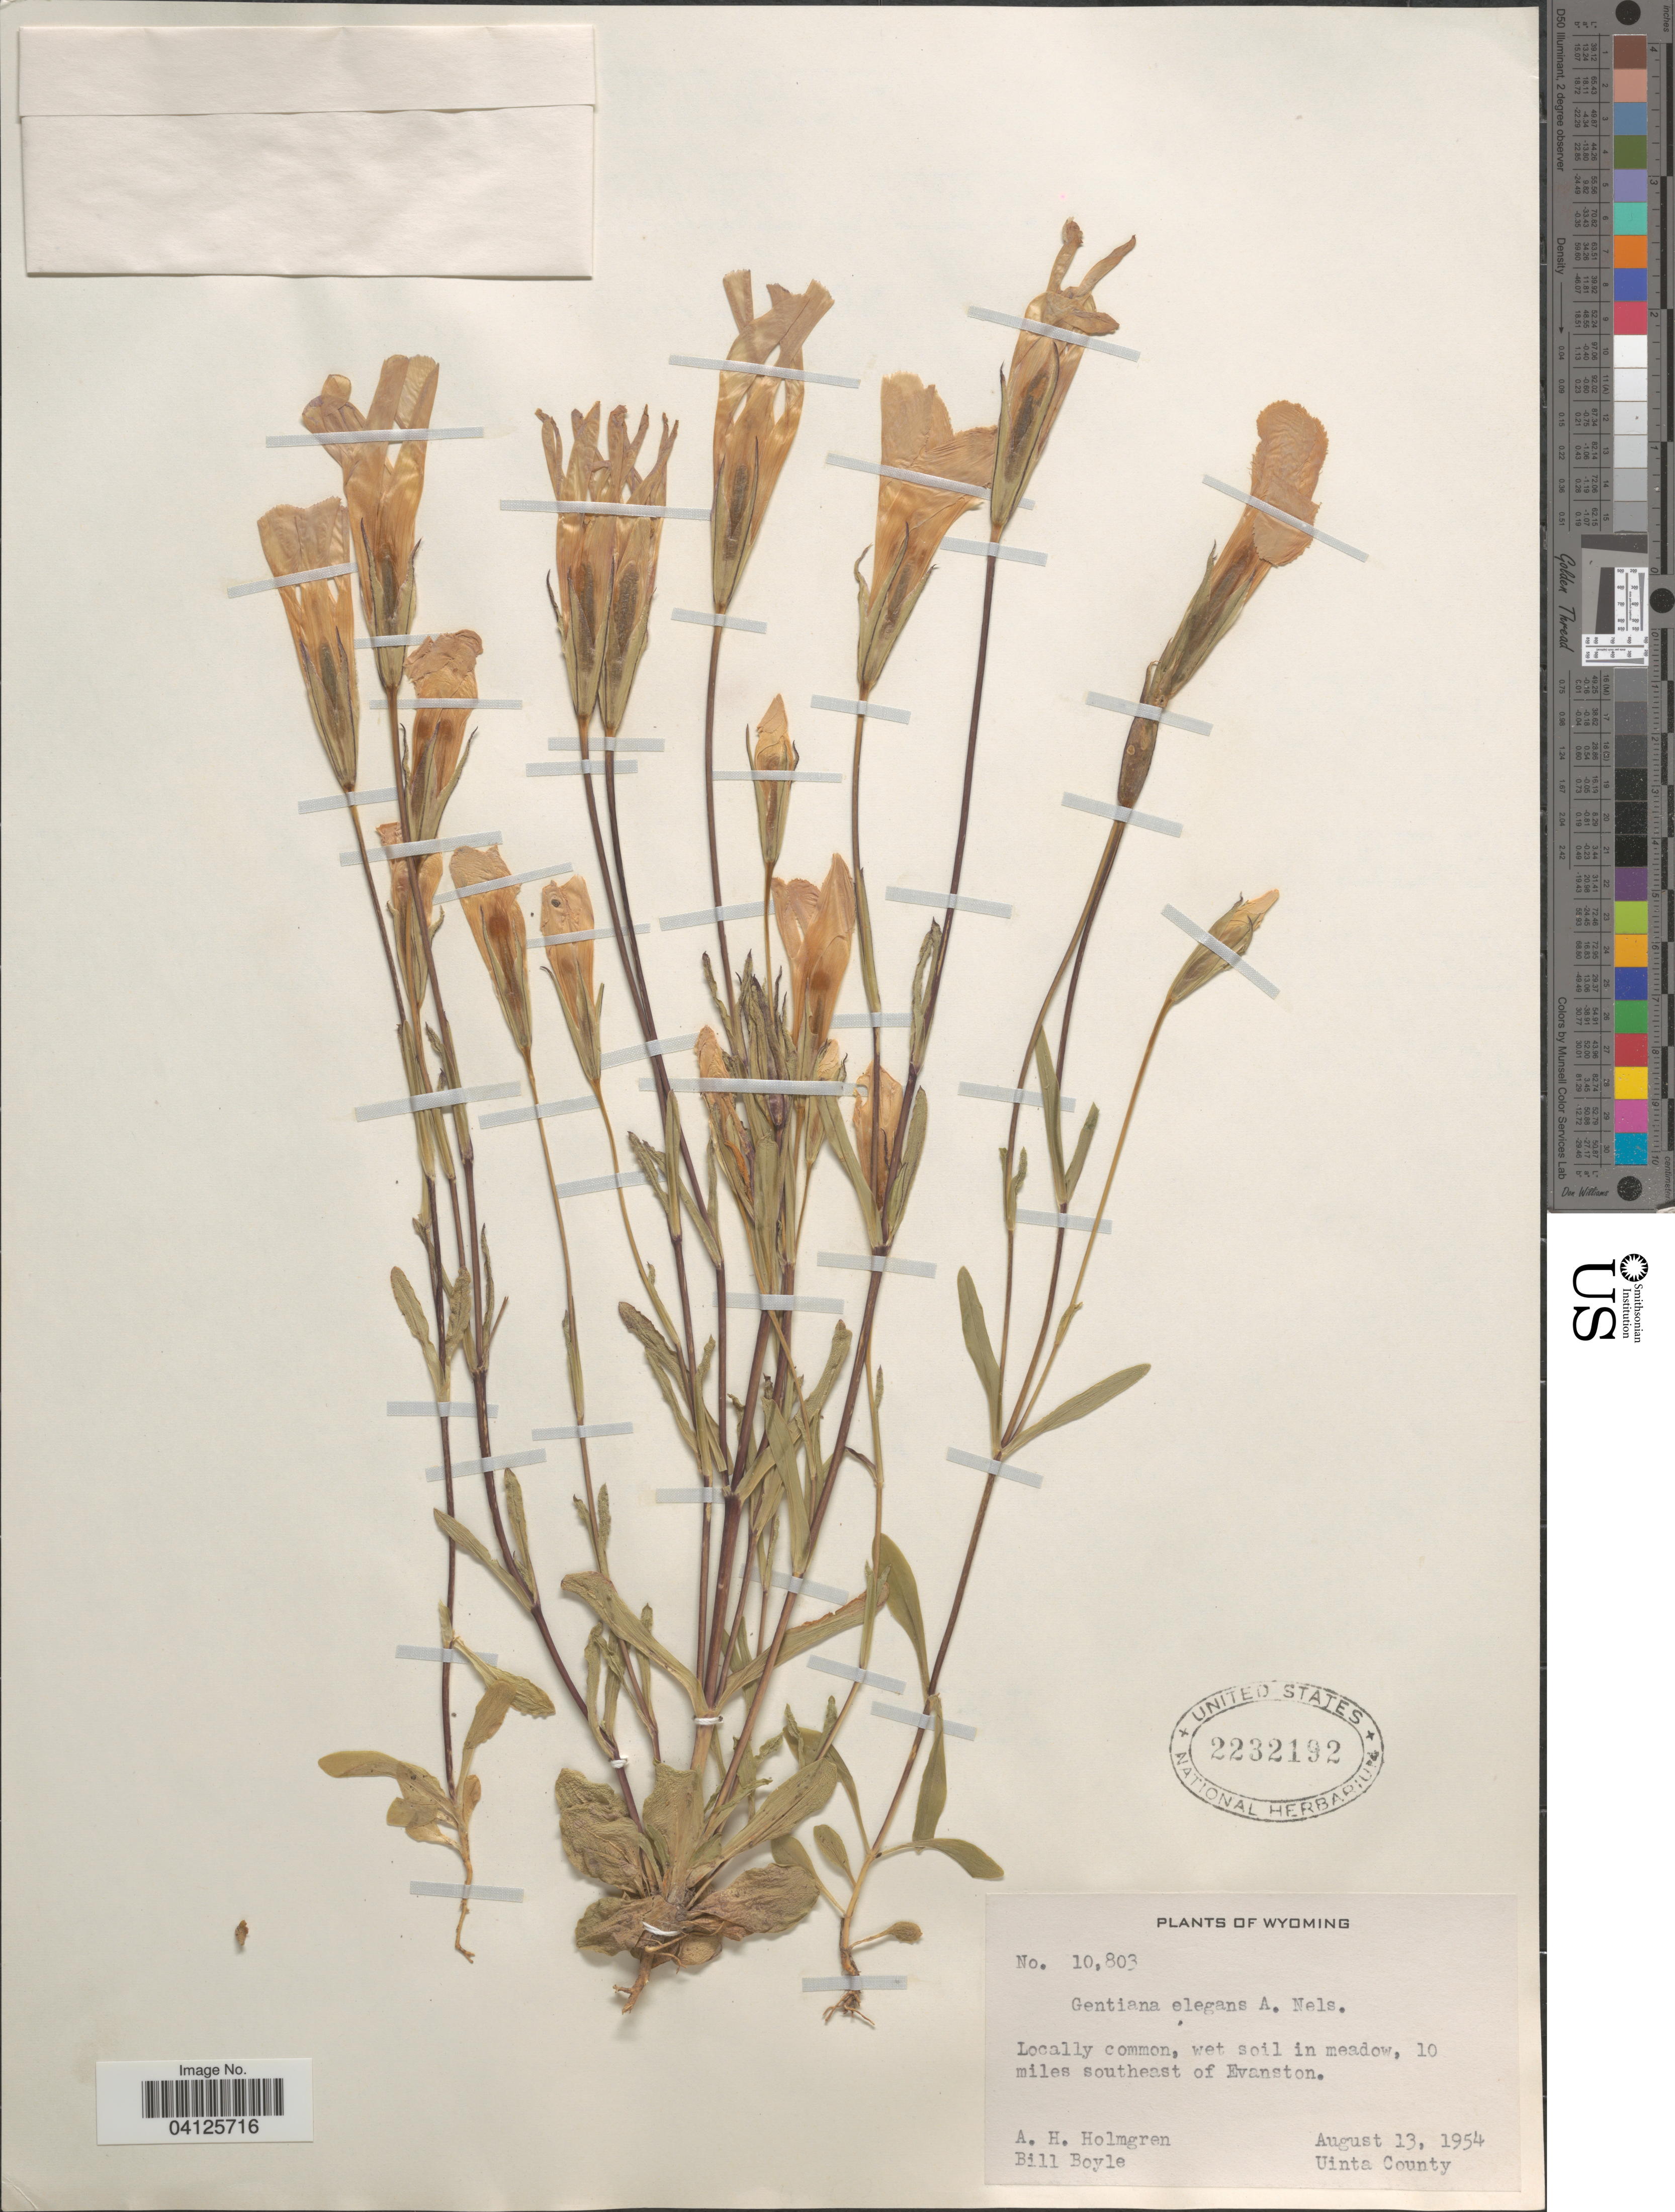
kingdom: Plantae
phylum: Tracheophyta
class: Magnoliopsida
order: Gentianales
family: Gentianaceae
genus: Gentiana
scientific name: Gentiana elegans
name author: A. Nelson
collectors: A. H. Holmgren & B. Boyle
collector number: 10803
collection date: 1954-08-13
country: United States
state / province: Wyoming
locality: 10 miles southeast of Evanston. Uinta County.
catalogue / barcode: US 2232192